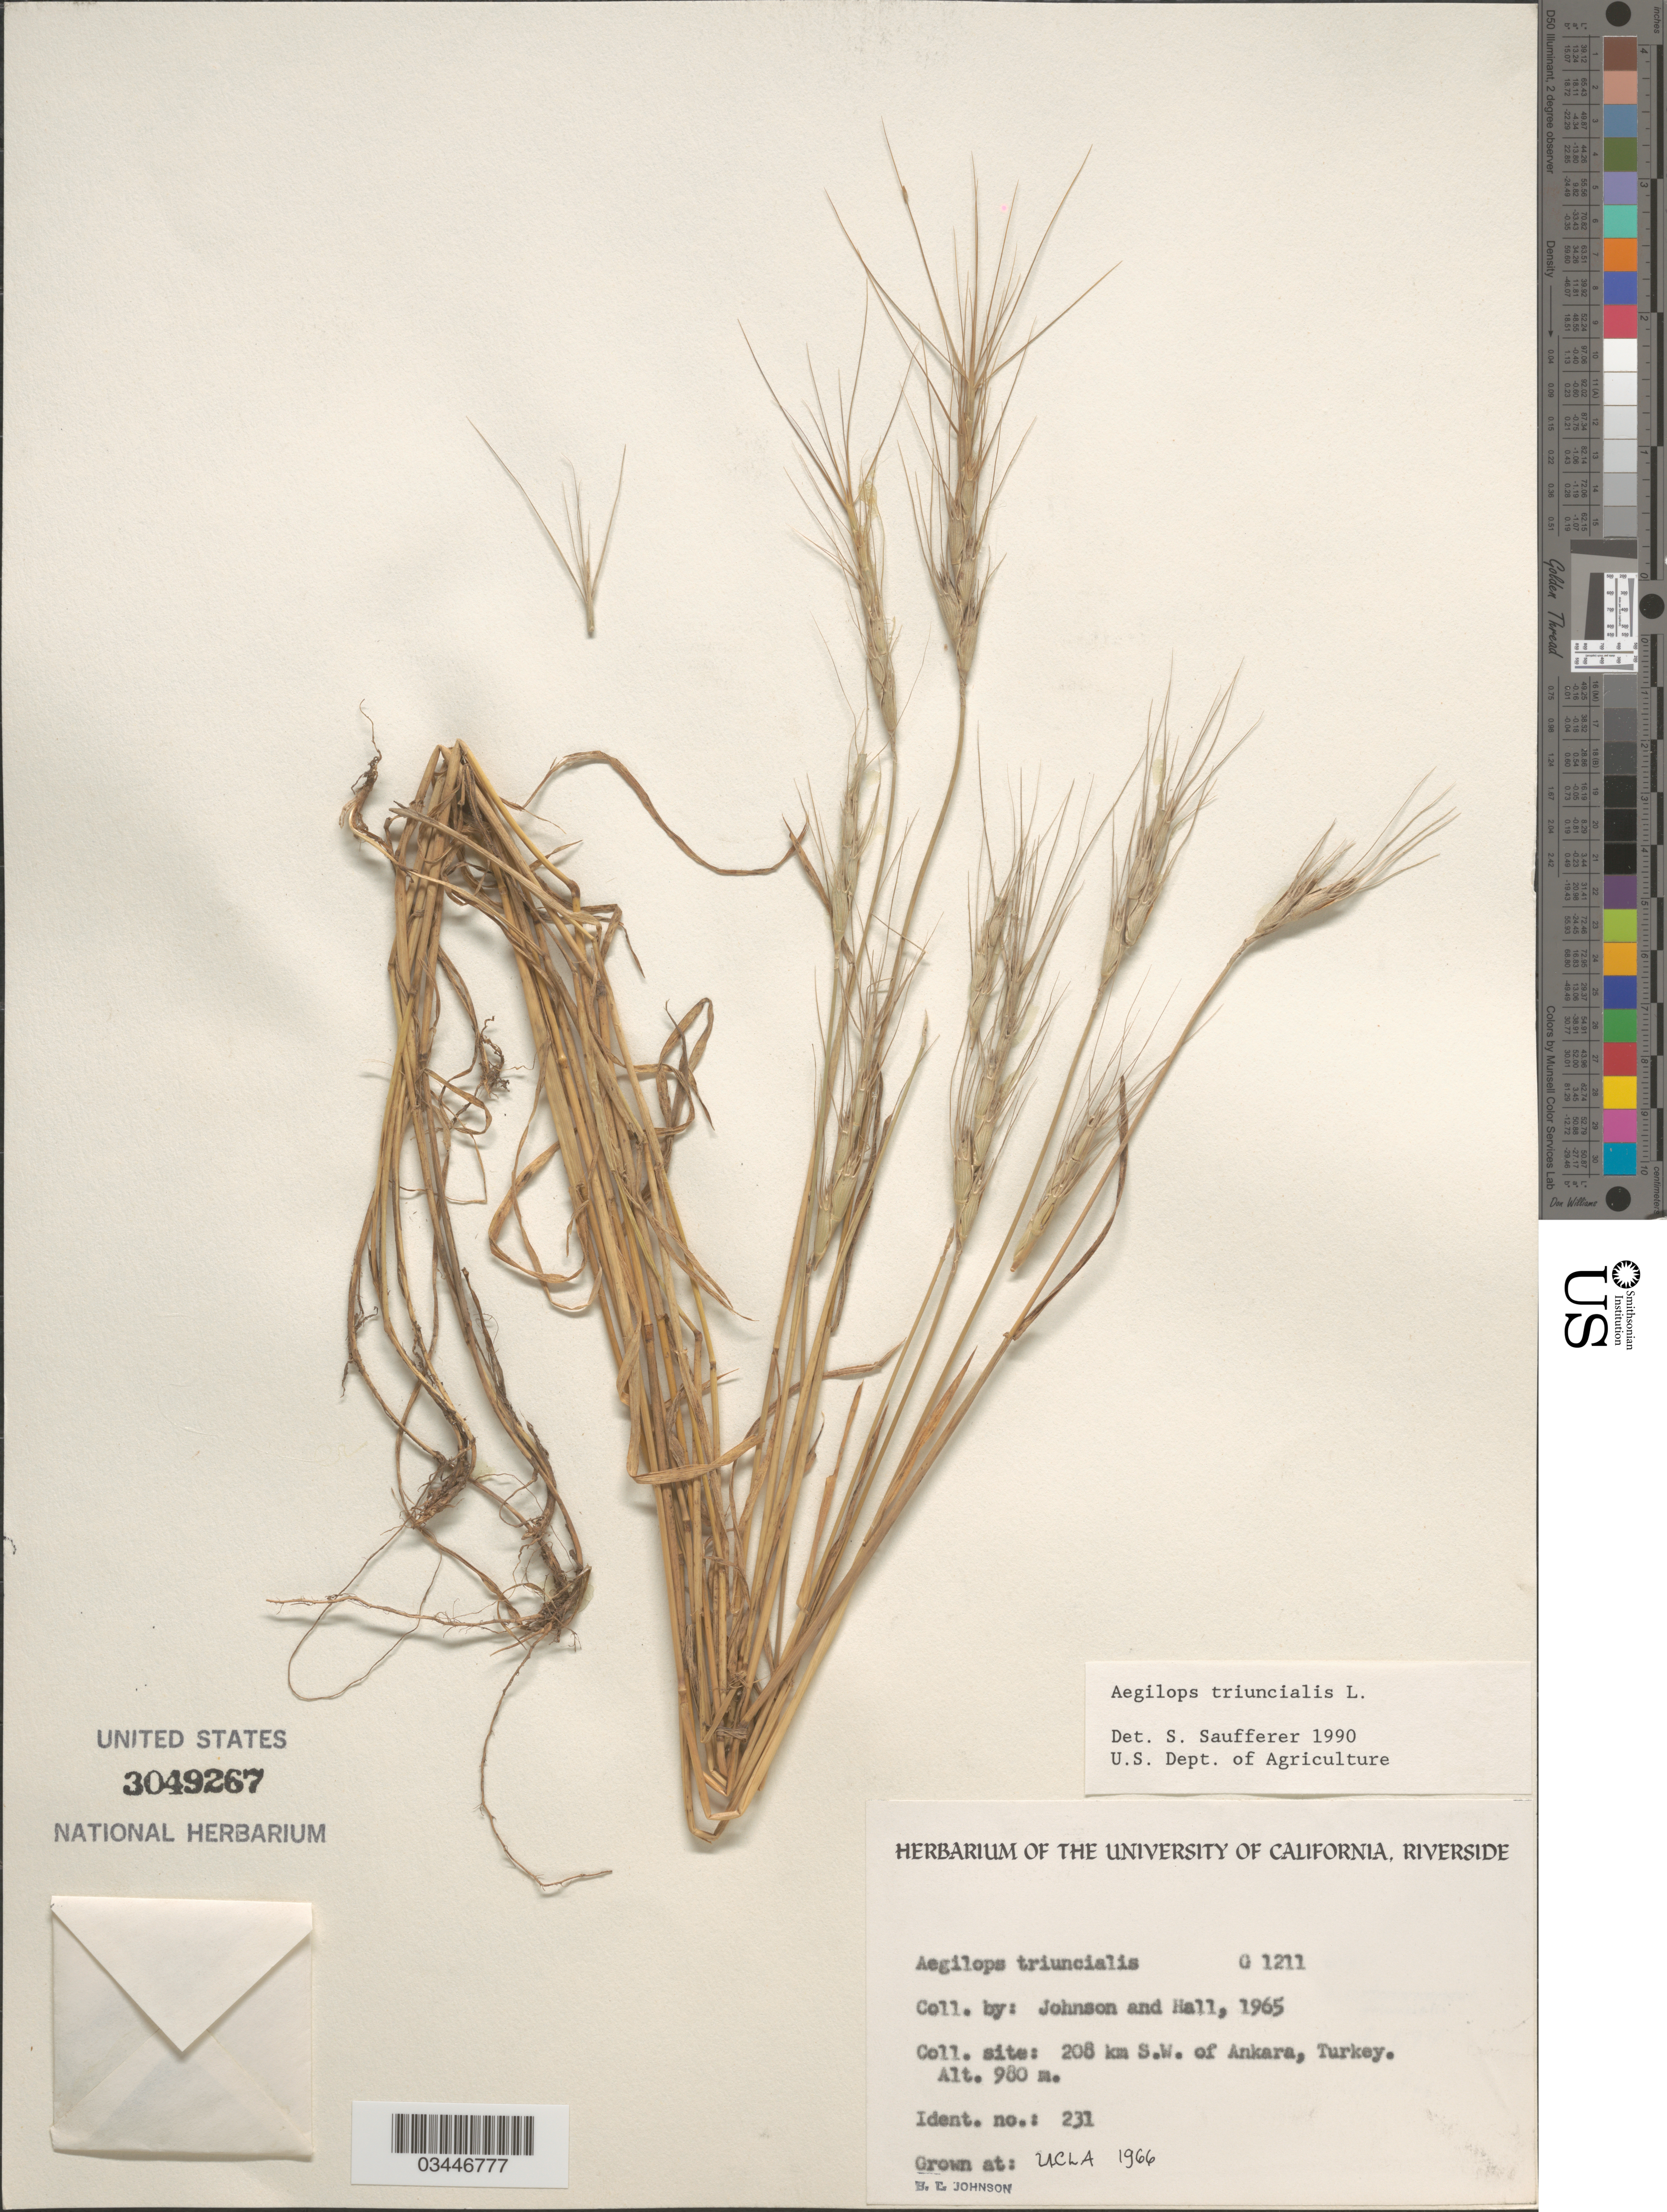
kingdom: Plantae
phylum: Tracheophyta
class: Liliopsida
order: Poales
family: Poaceae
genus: Aegilops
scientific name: Aegilops triuncialis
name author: L.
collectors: B. Johnson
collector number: G1211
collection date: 1966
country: United States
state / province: California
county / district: Los Angeles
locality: UCLA.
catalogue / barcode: US 3049267